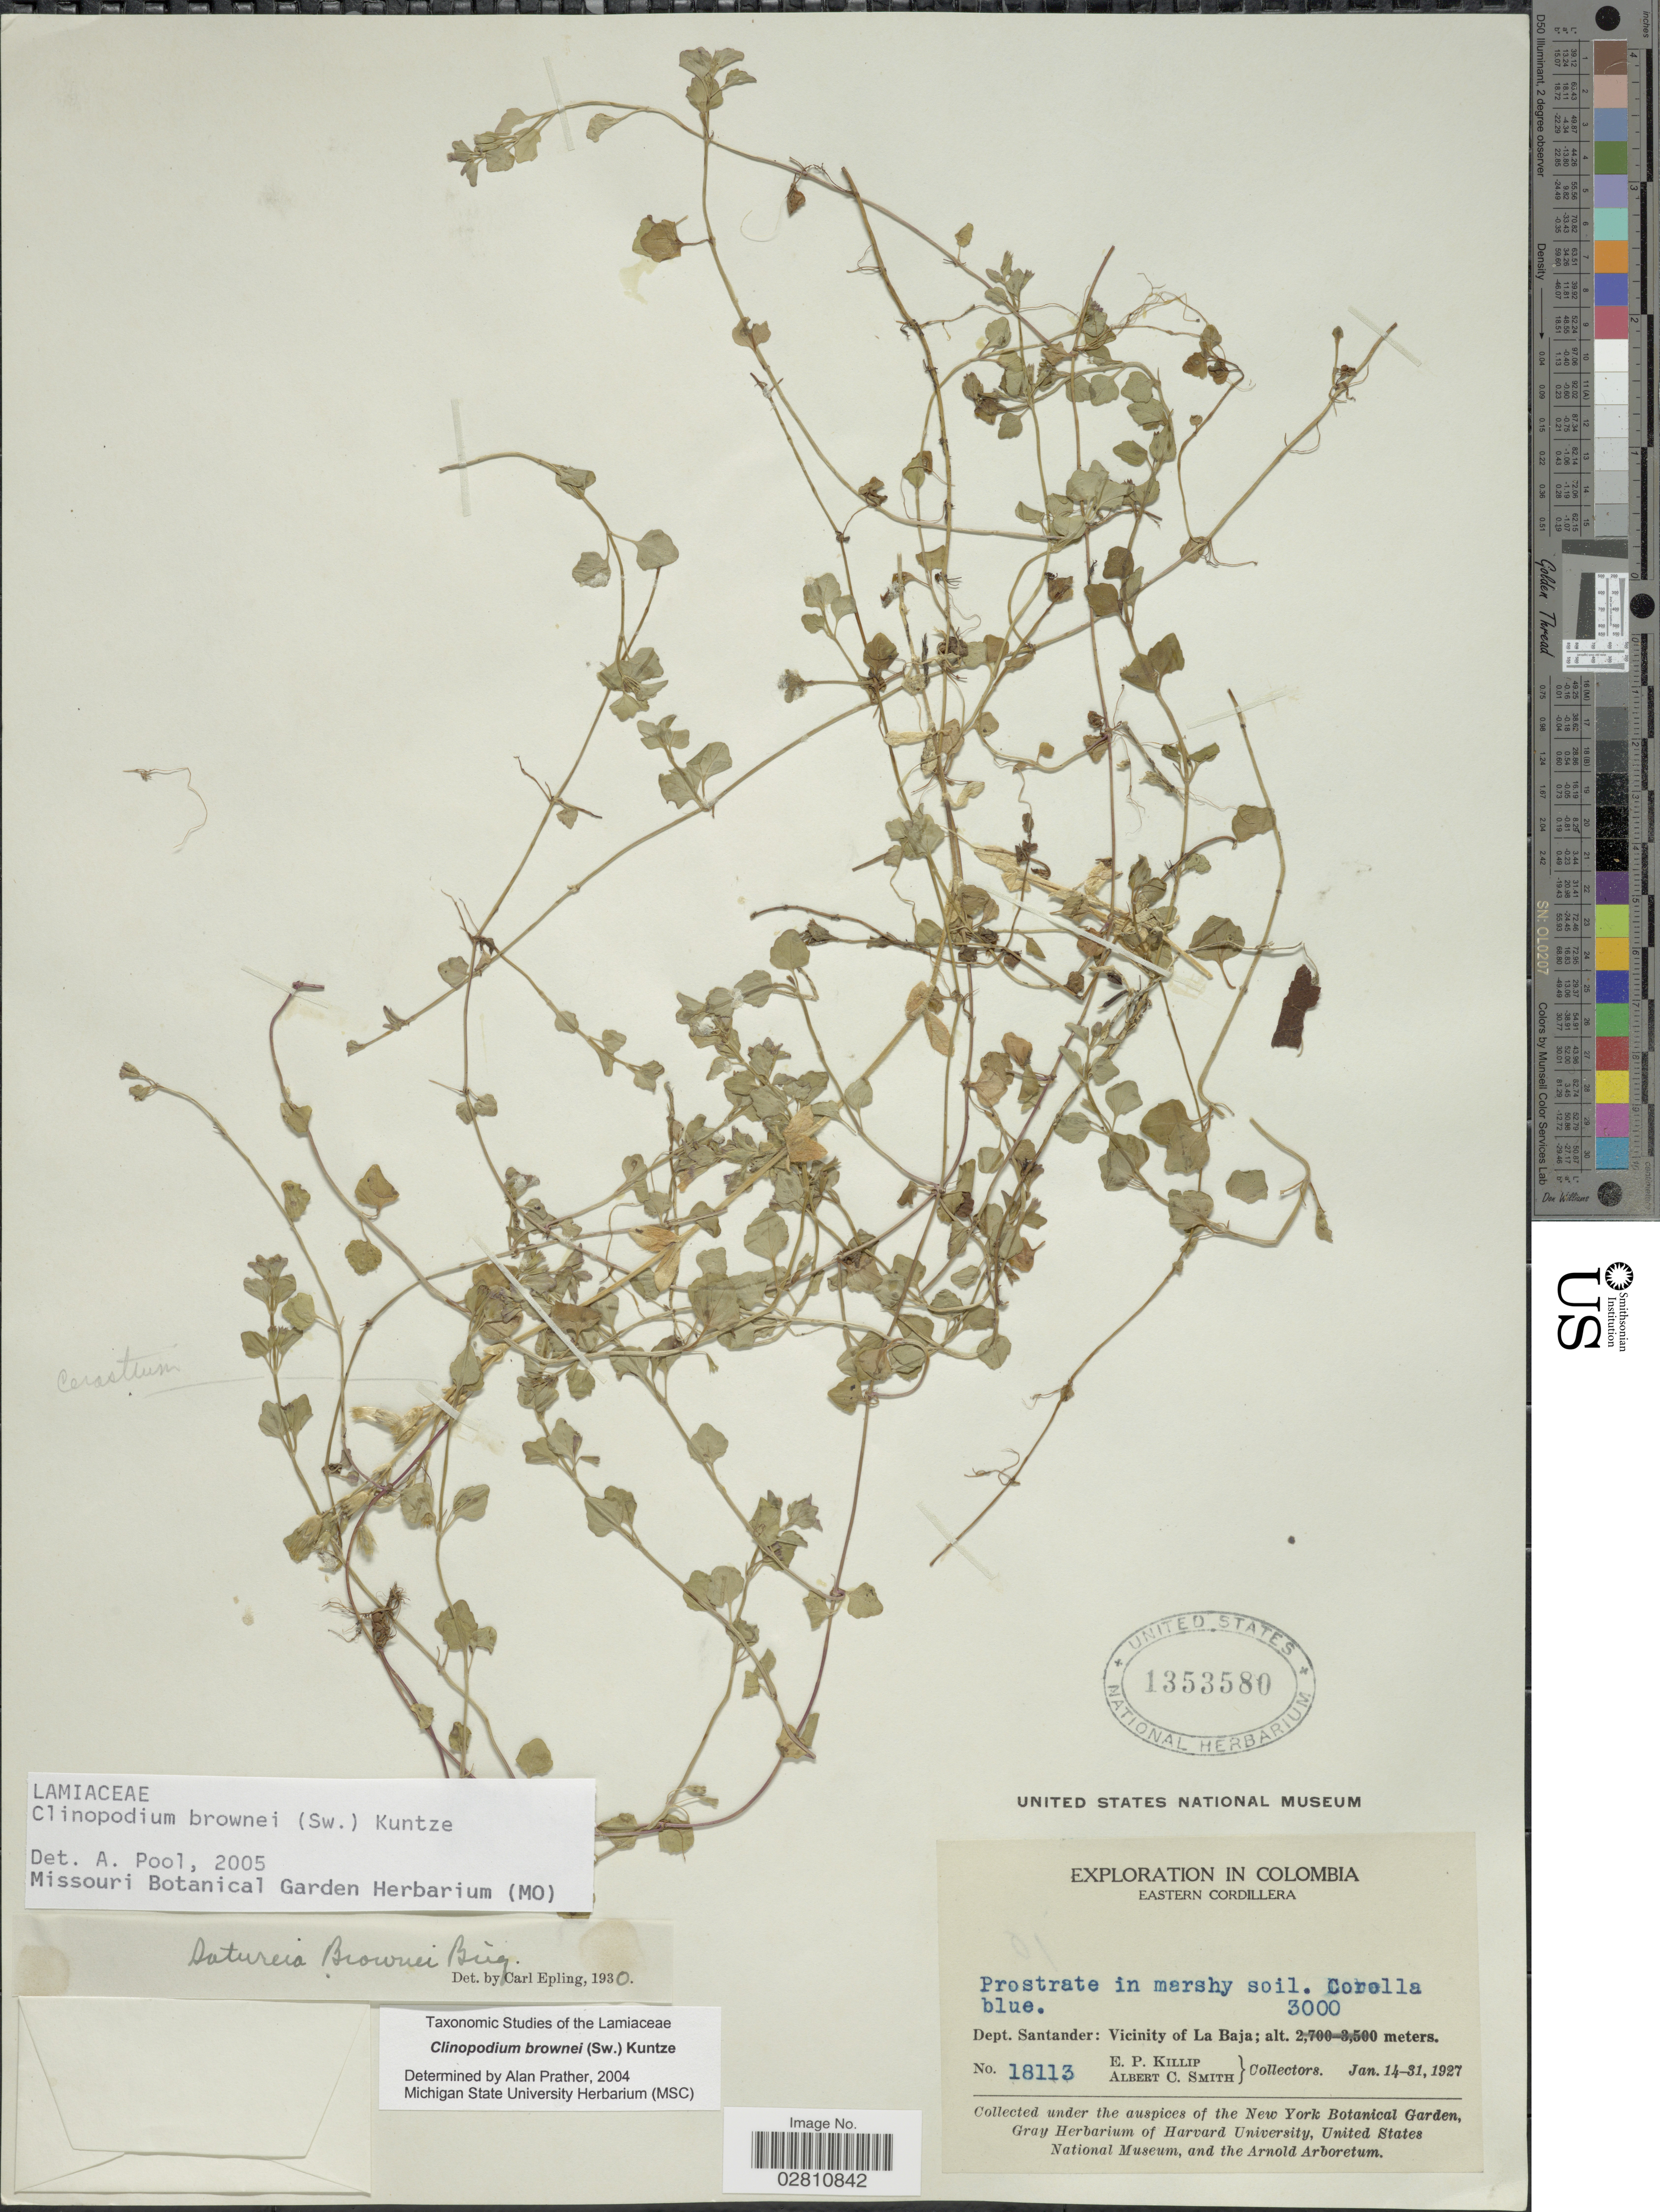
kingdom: Plantae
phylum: Tracheophyta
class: Magnoliopsida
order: Lamiales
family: Lamiaceae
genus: Clinopodium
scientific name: Clinopodium brownei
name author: (Sw.) Kuntze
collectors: E. P. Killip & A. C. Smith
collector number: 18113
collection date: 1927-01-14/1927-01-31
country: Colombia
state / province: Santander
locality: Eastern Cordillera, Dept. Santander: Vicinity of La Baja.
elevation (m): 3000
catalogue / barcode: US 1353580